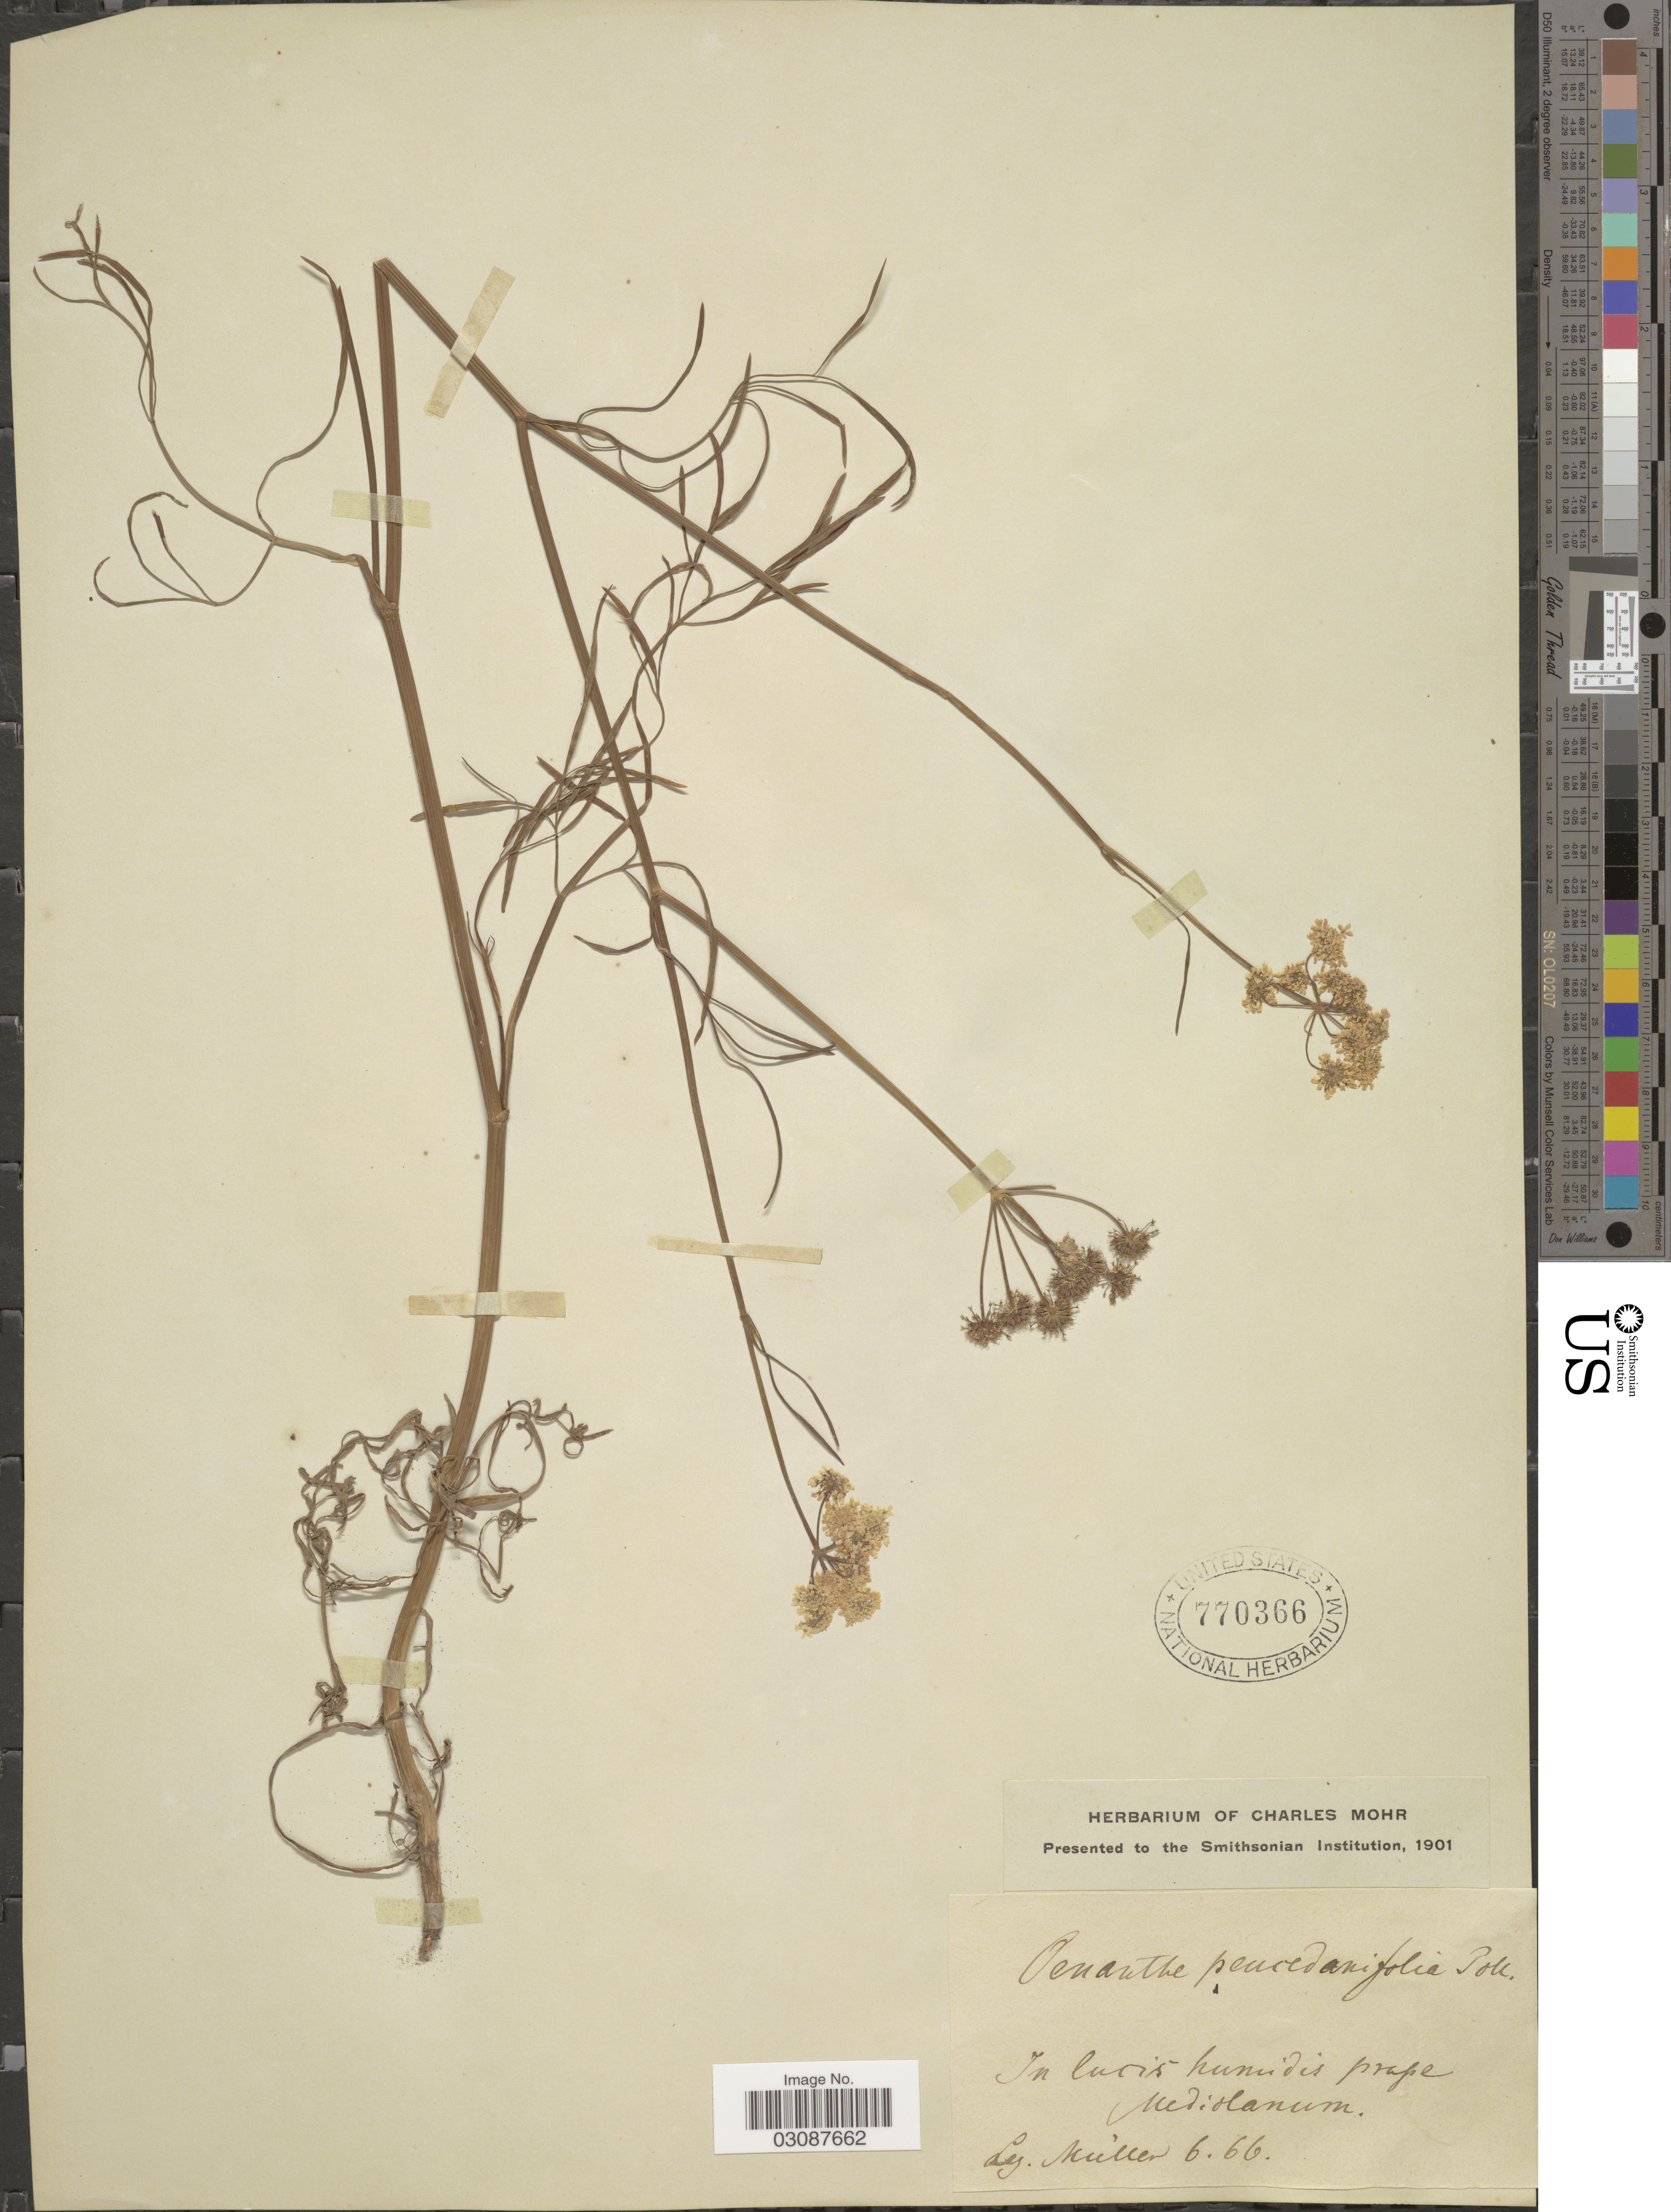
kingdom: Plantae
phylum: Tracheophyta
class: Magnoliopsida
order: Apiales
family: Apiaceae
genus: Oenanthe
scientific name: Oenanthe peucedanifolia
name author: Pollich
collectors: -- Müller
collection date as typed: Transcribed d/m/y: /6/66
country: Italy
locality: In locis humidis prope Mediolanum.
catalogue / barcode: US 770366